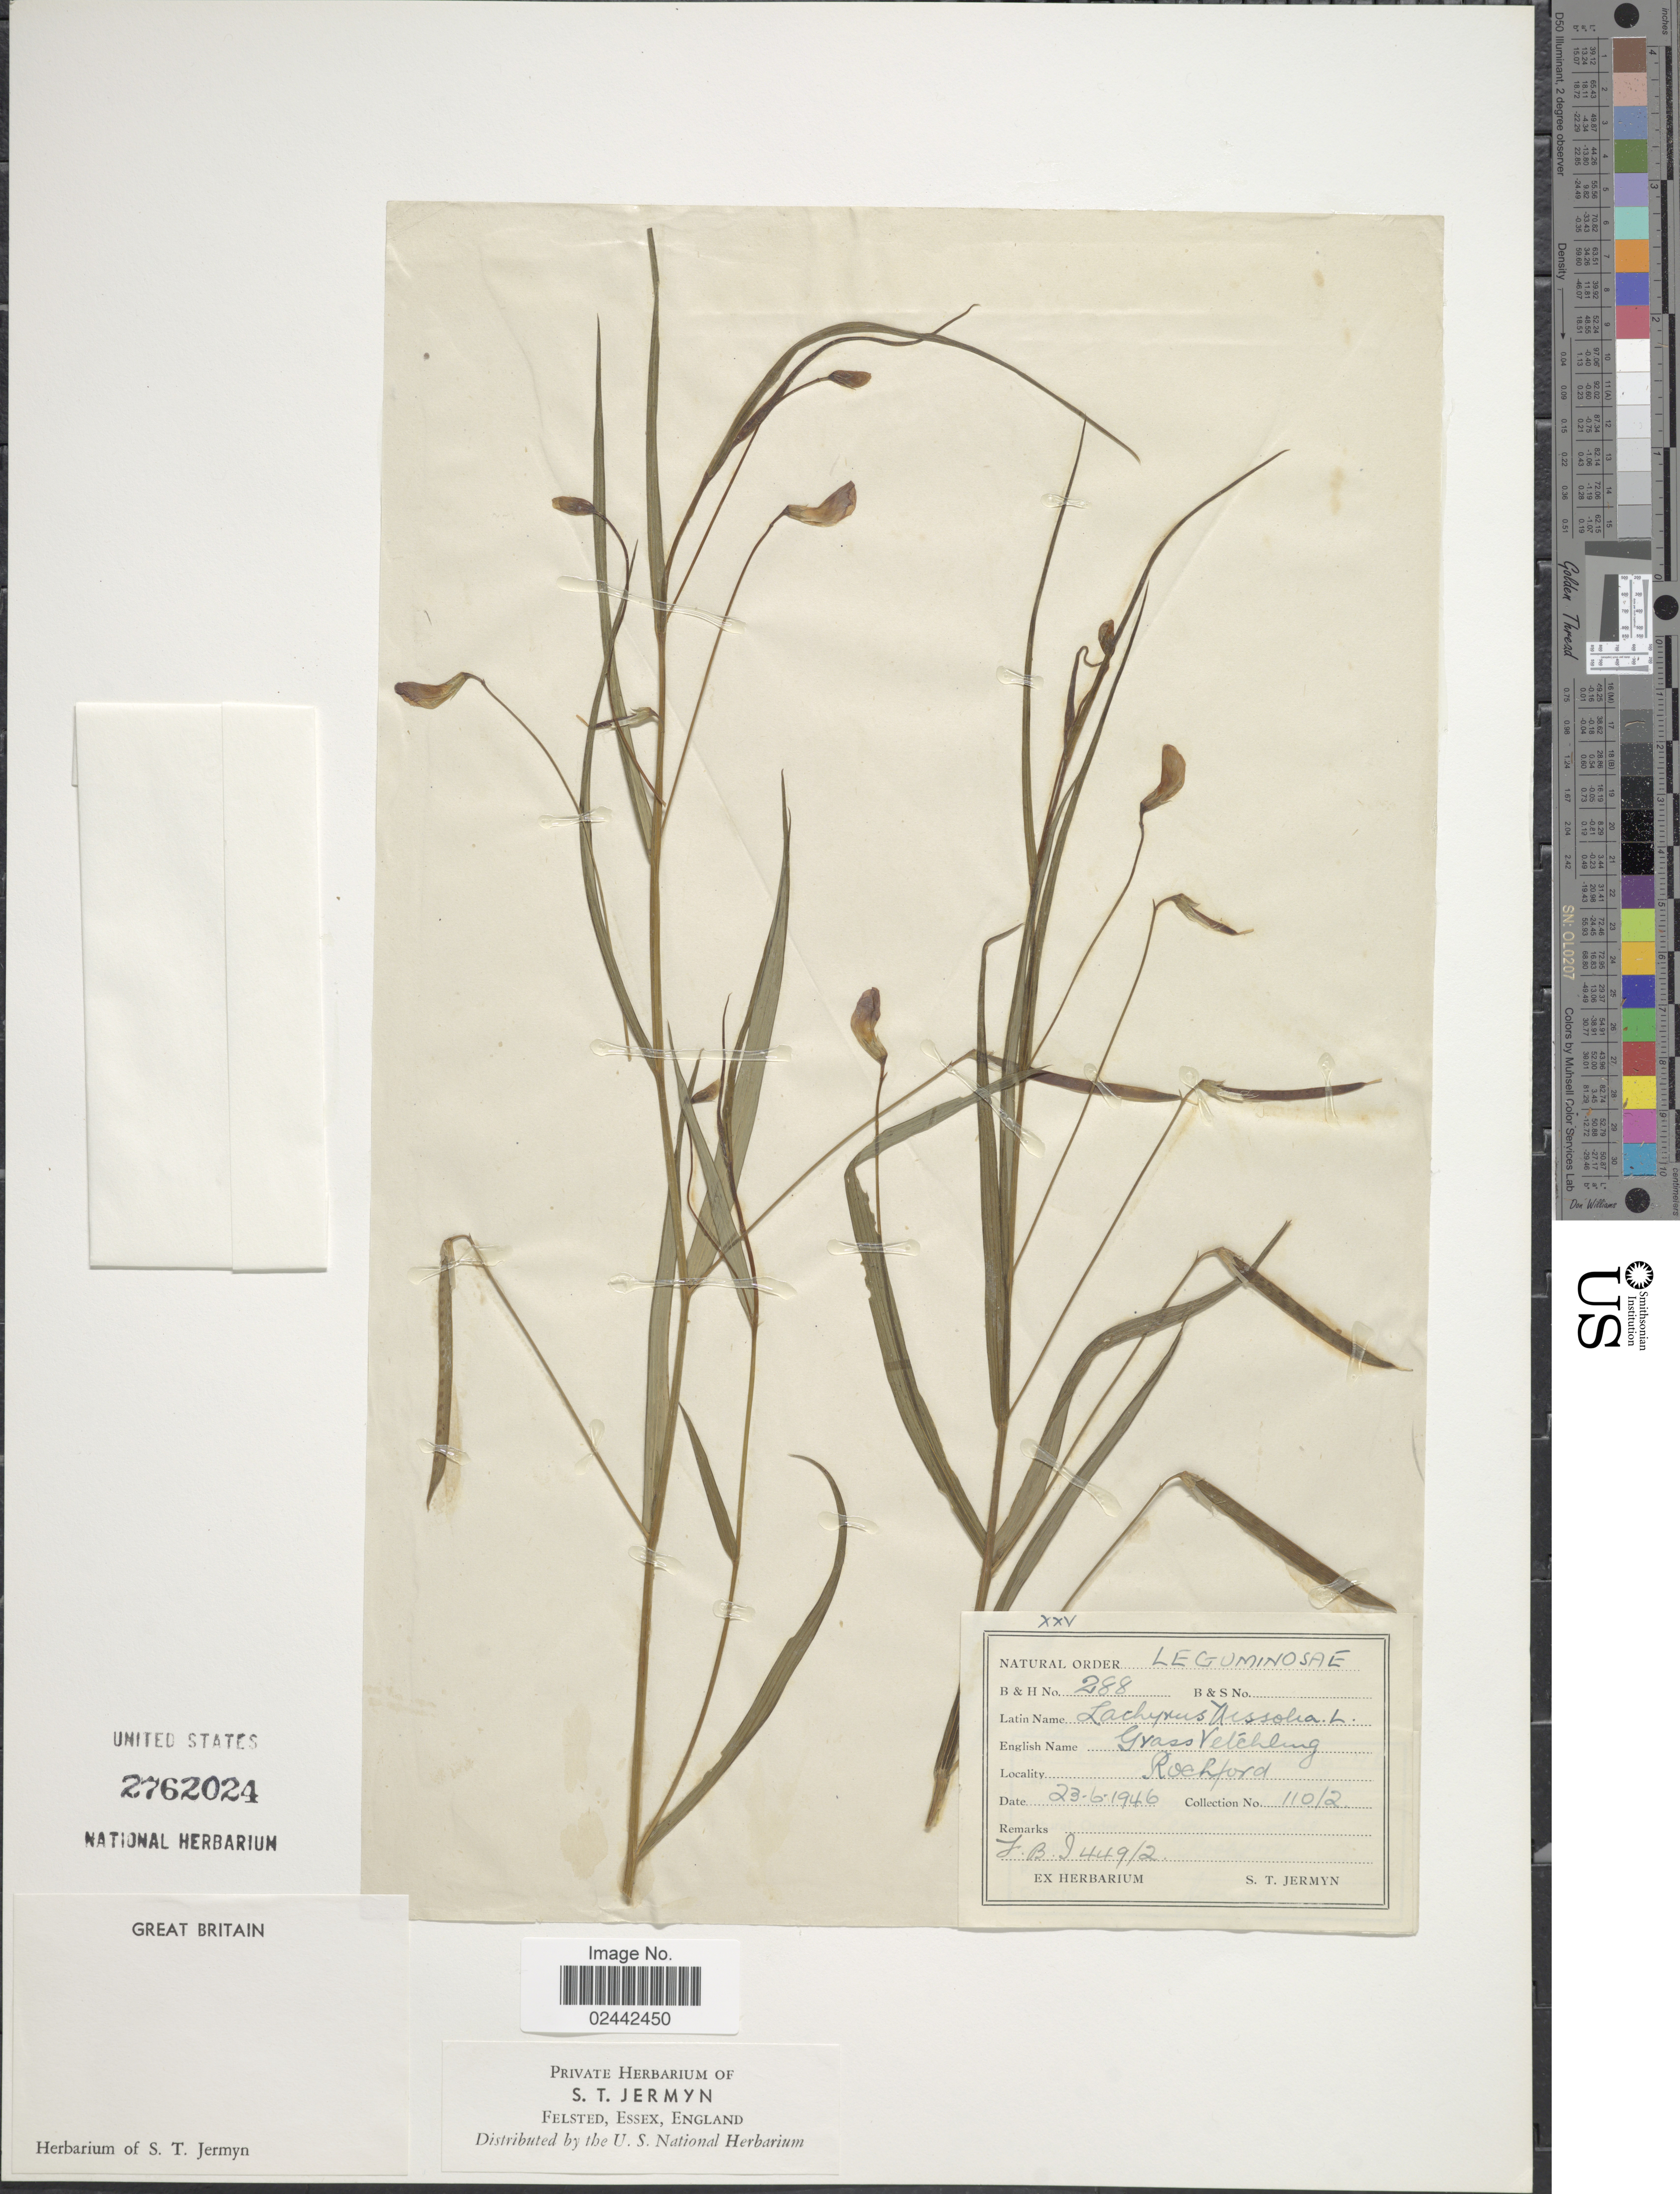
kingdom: Plantae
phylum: Tracheophyta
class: Magnoliopsida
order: Fabales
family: Fabaceae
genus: Lathyrus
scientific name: Lathyrus nissolia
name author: L.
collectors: S. Jermyn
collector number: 110/2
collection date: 1946-06-23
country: United Kingdom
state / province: England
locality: Rochford. Great Britain.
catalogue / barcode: US 2762024